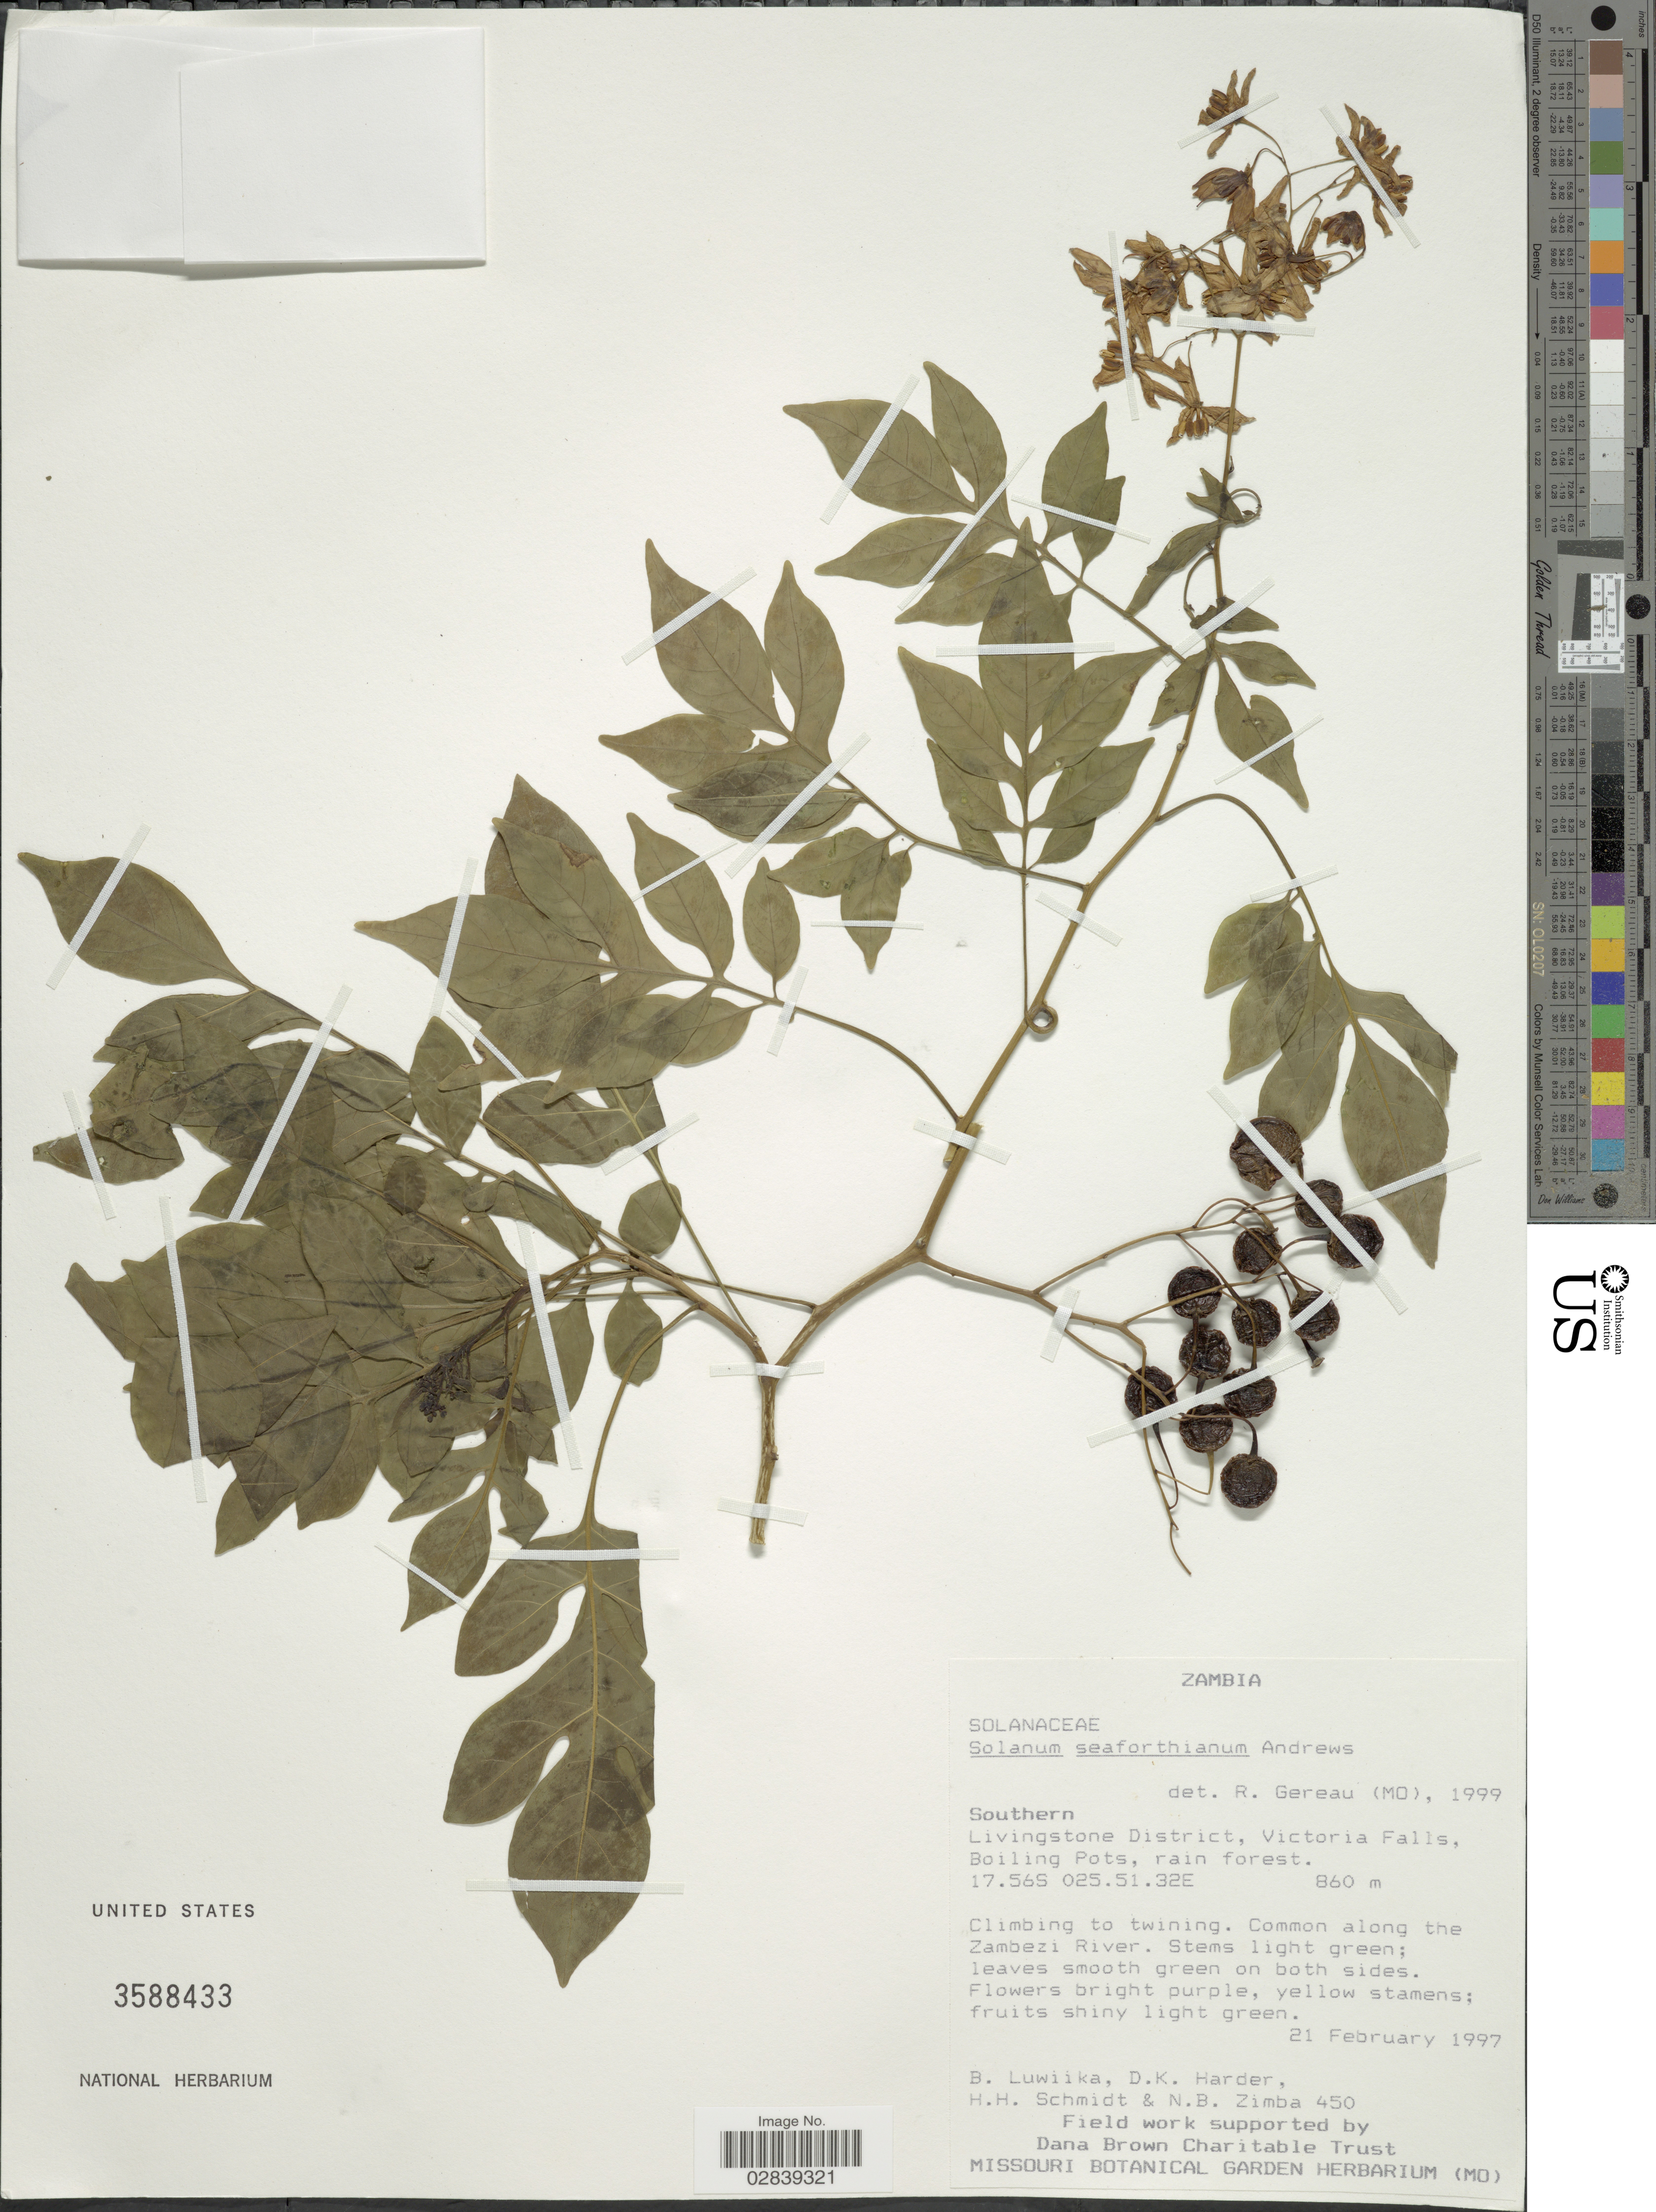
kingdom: Plantae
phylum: Tracheophyta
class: Magnoliopsida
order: Solanales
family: Solanaceae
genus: Solanum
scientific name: Solanum seaforthianum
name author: Andrews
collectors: B. Luwiika, D. Harder, H. H. Schmidt & N. B. Zimba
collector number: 450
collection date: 1997-02-21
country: Zambia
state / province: Southern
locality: Livingstone District, Victoria Falls, Boiling Pots, rain forest.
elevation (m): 860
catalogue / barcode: US 3588433